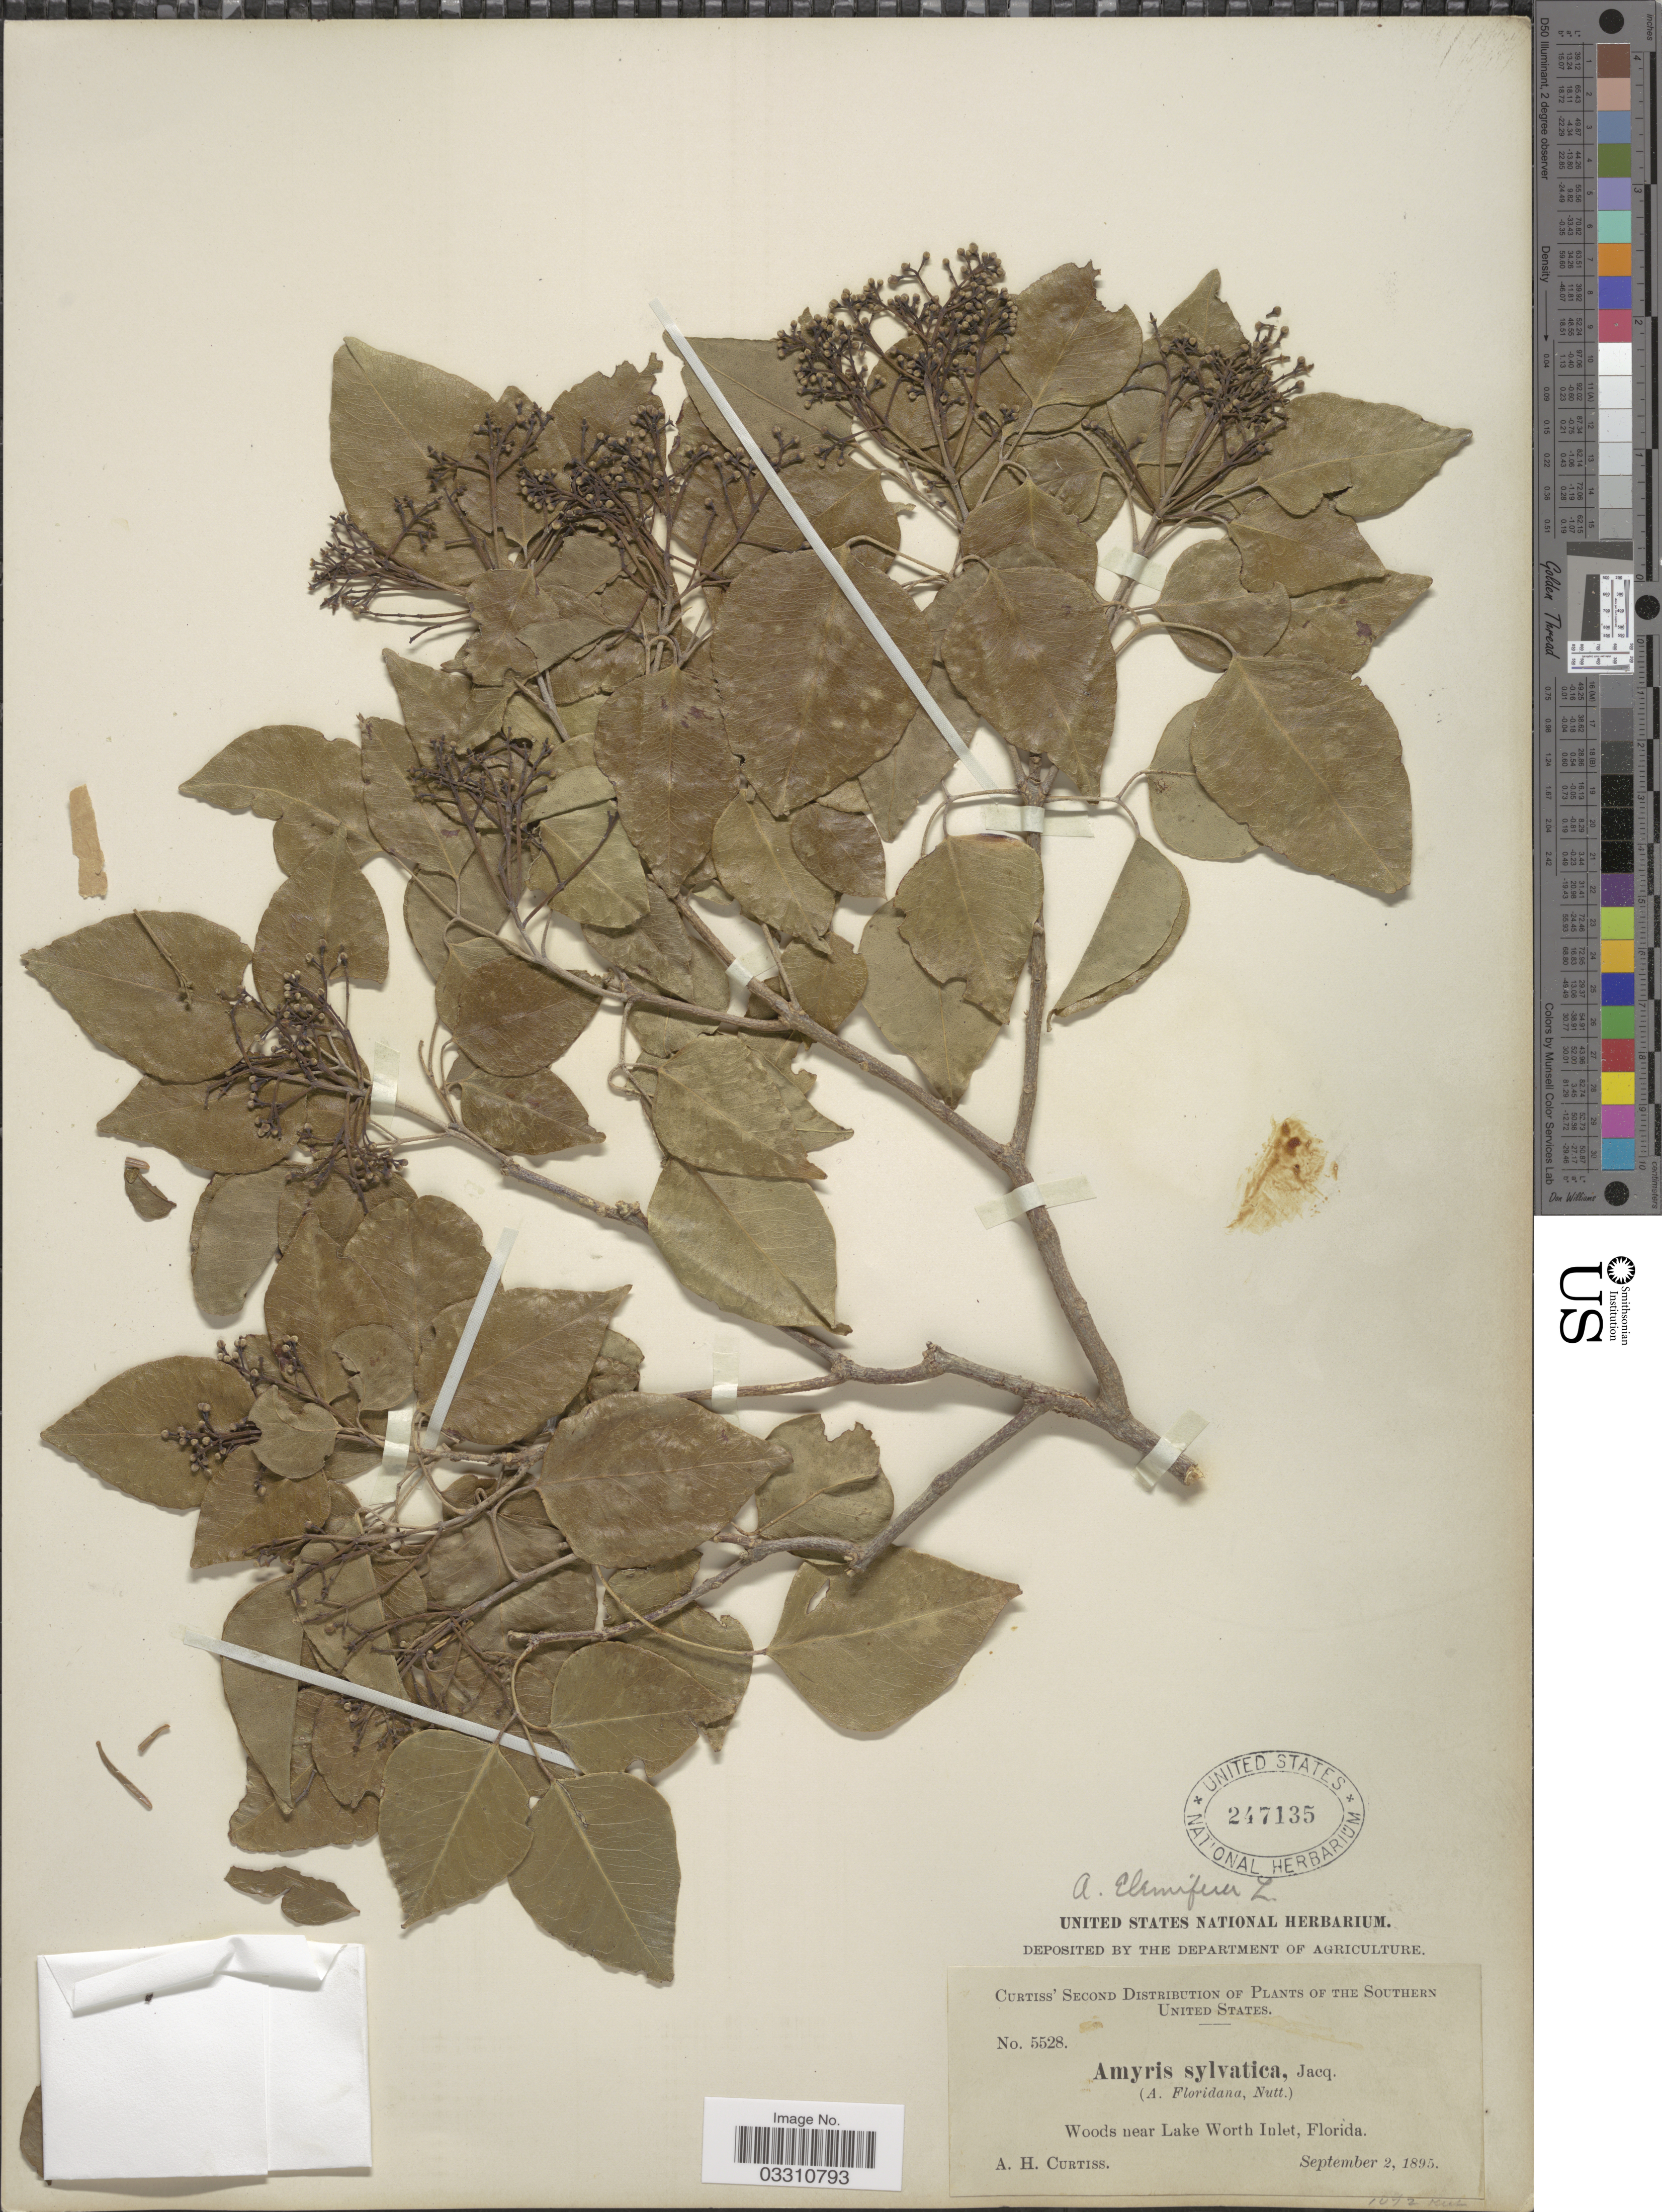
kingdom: Plantae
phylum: Tracheophyta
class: Magnoliopsida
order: Sapindales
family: Rutaceae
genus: Amyris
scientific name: Amyris elemifera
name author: L.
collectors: A. H. Curtiss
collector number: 5528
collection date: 1895-09-02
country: United States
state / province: Florida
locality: The Southern United States, Woods near Lake Worth Inlet.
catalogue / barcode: US 247135